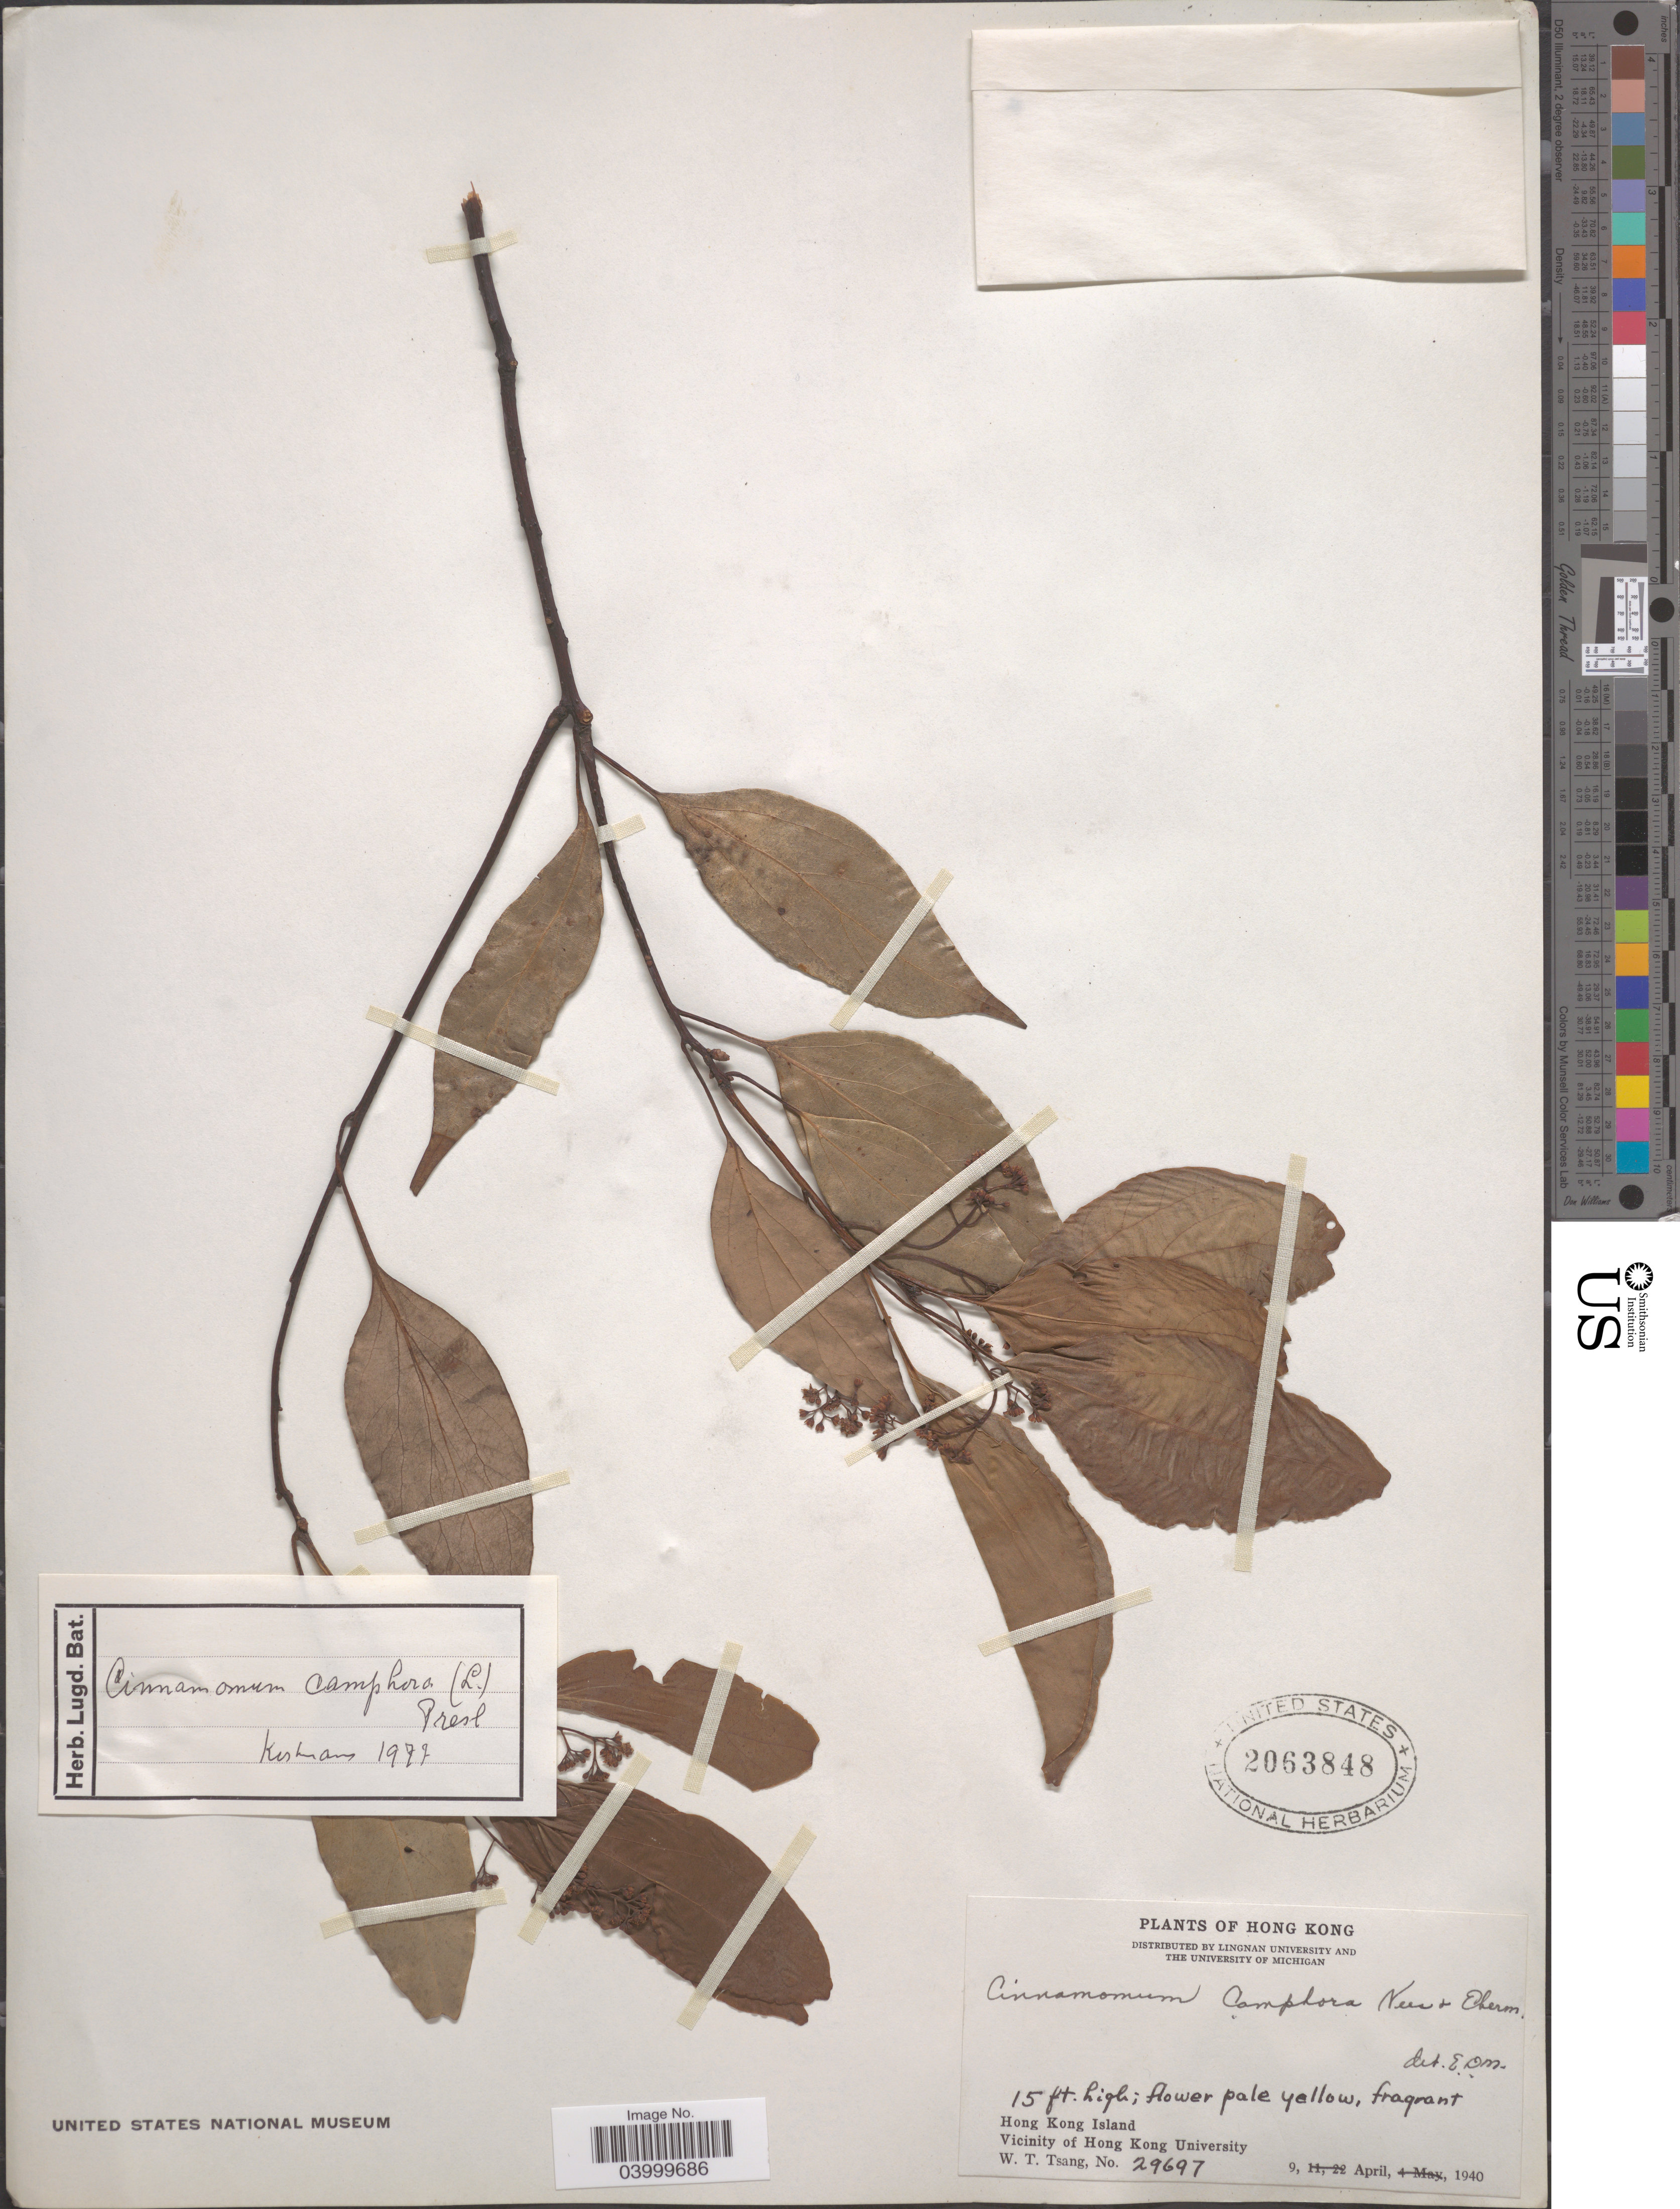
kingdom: Plantae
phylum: Tracheophyta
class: Magnoliopsida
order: Laurales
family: Lauraceae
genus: Cinnamomum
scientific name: Cinnamomum camphora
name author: (L.) J. Presl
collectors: W. T. Tsang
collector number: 29697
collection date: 1940-04-09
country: China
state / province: Hong Kong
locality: Hong Kong Island. Vicinity of Hong Kong University.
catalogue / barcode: US 2063848